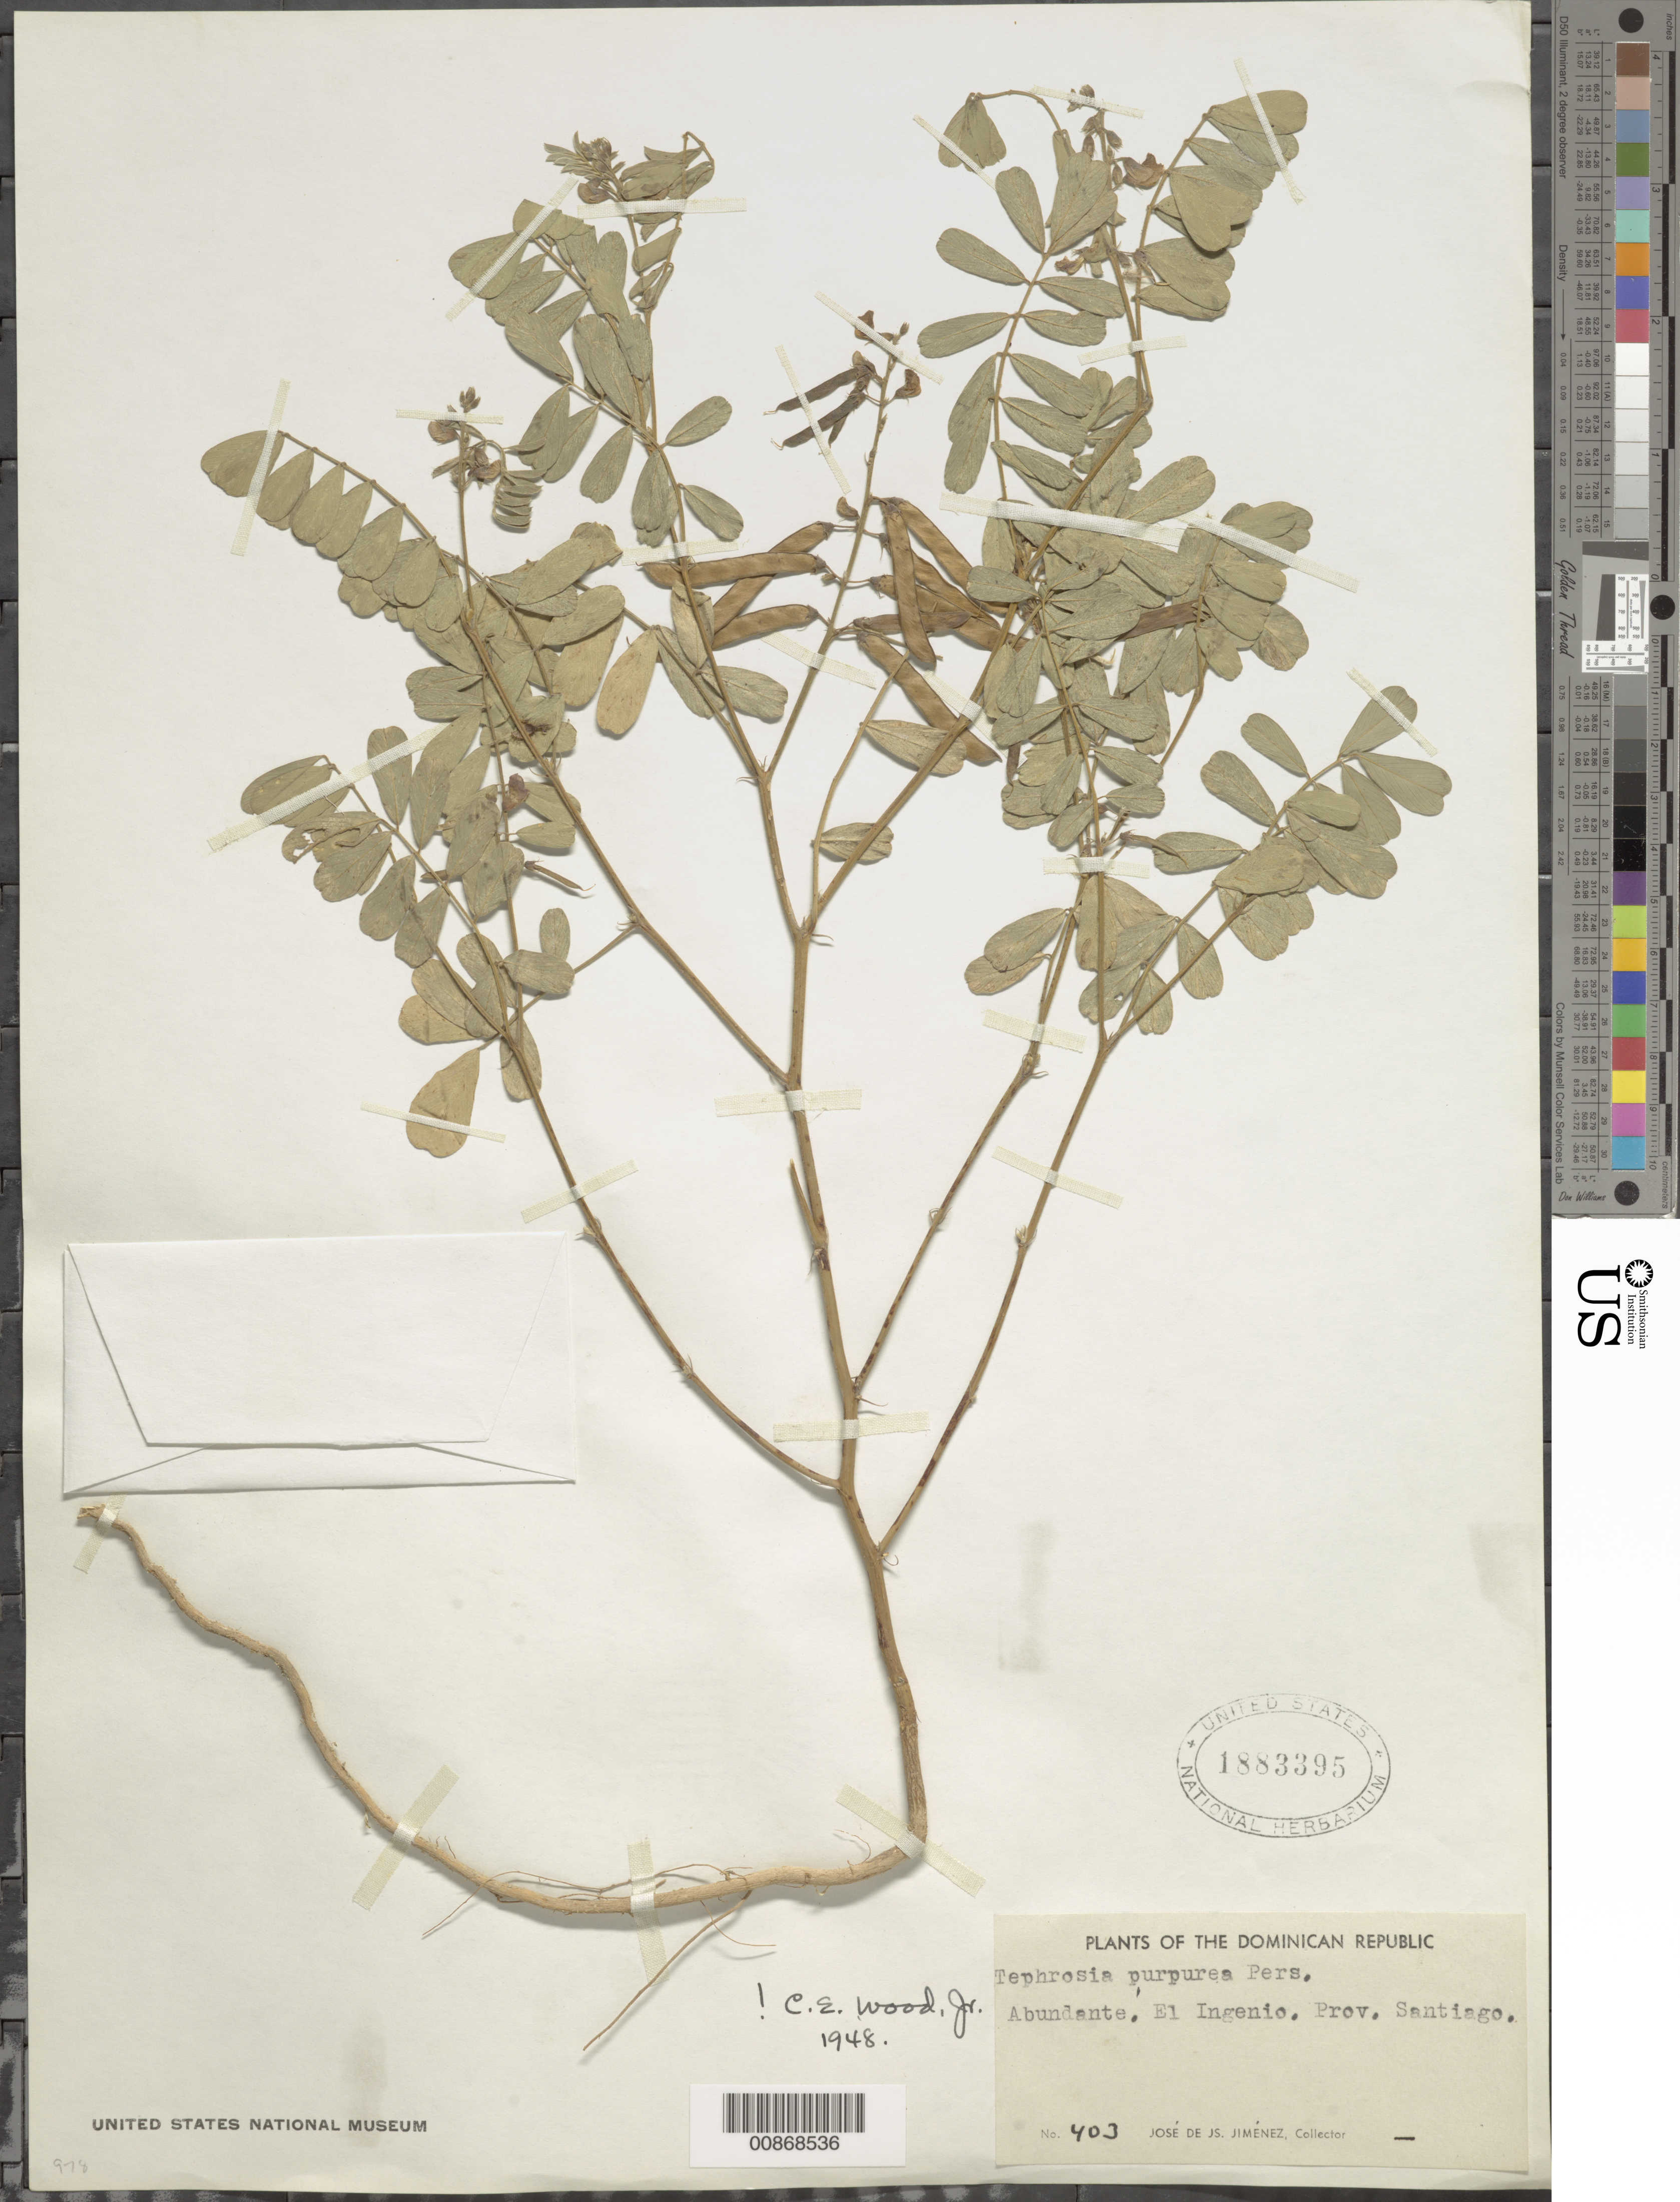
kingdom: Plantae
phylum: Tracheophyta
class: Magnoliopsida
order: Fabales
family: Fabaceae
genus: Tephrosia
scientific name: Tephrosia purpurea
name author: (L.) Pers.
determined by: Wood, C. E., Jr.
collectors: J. J. Jiménez Almonte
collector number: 403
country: Dominican Republic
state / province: Santiago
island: Hispaniola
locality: El Ingenio.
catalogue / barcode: US 1883395